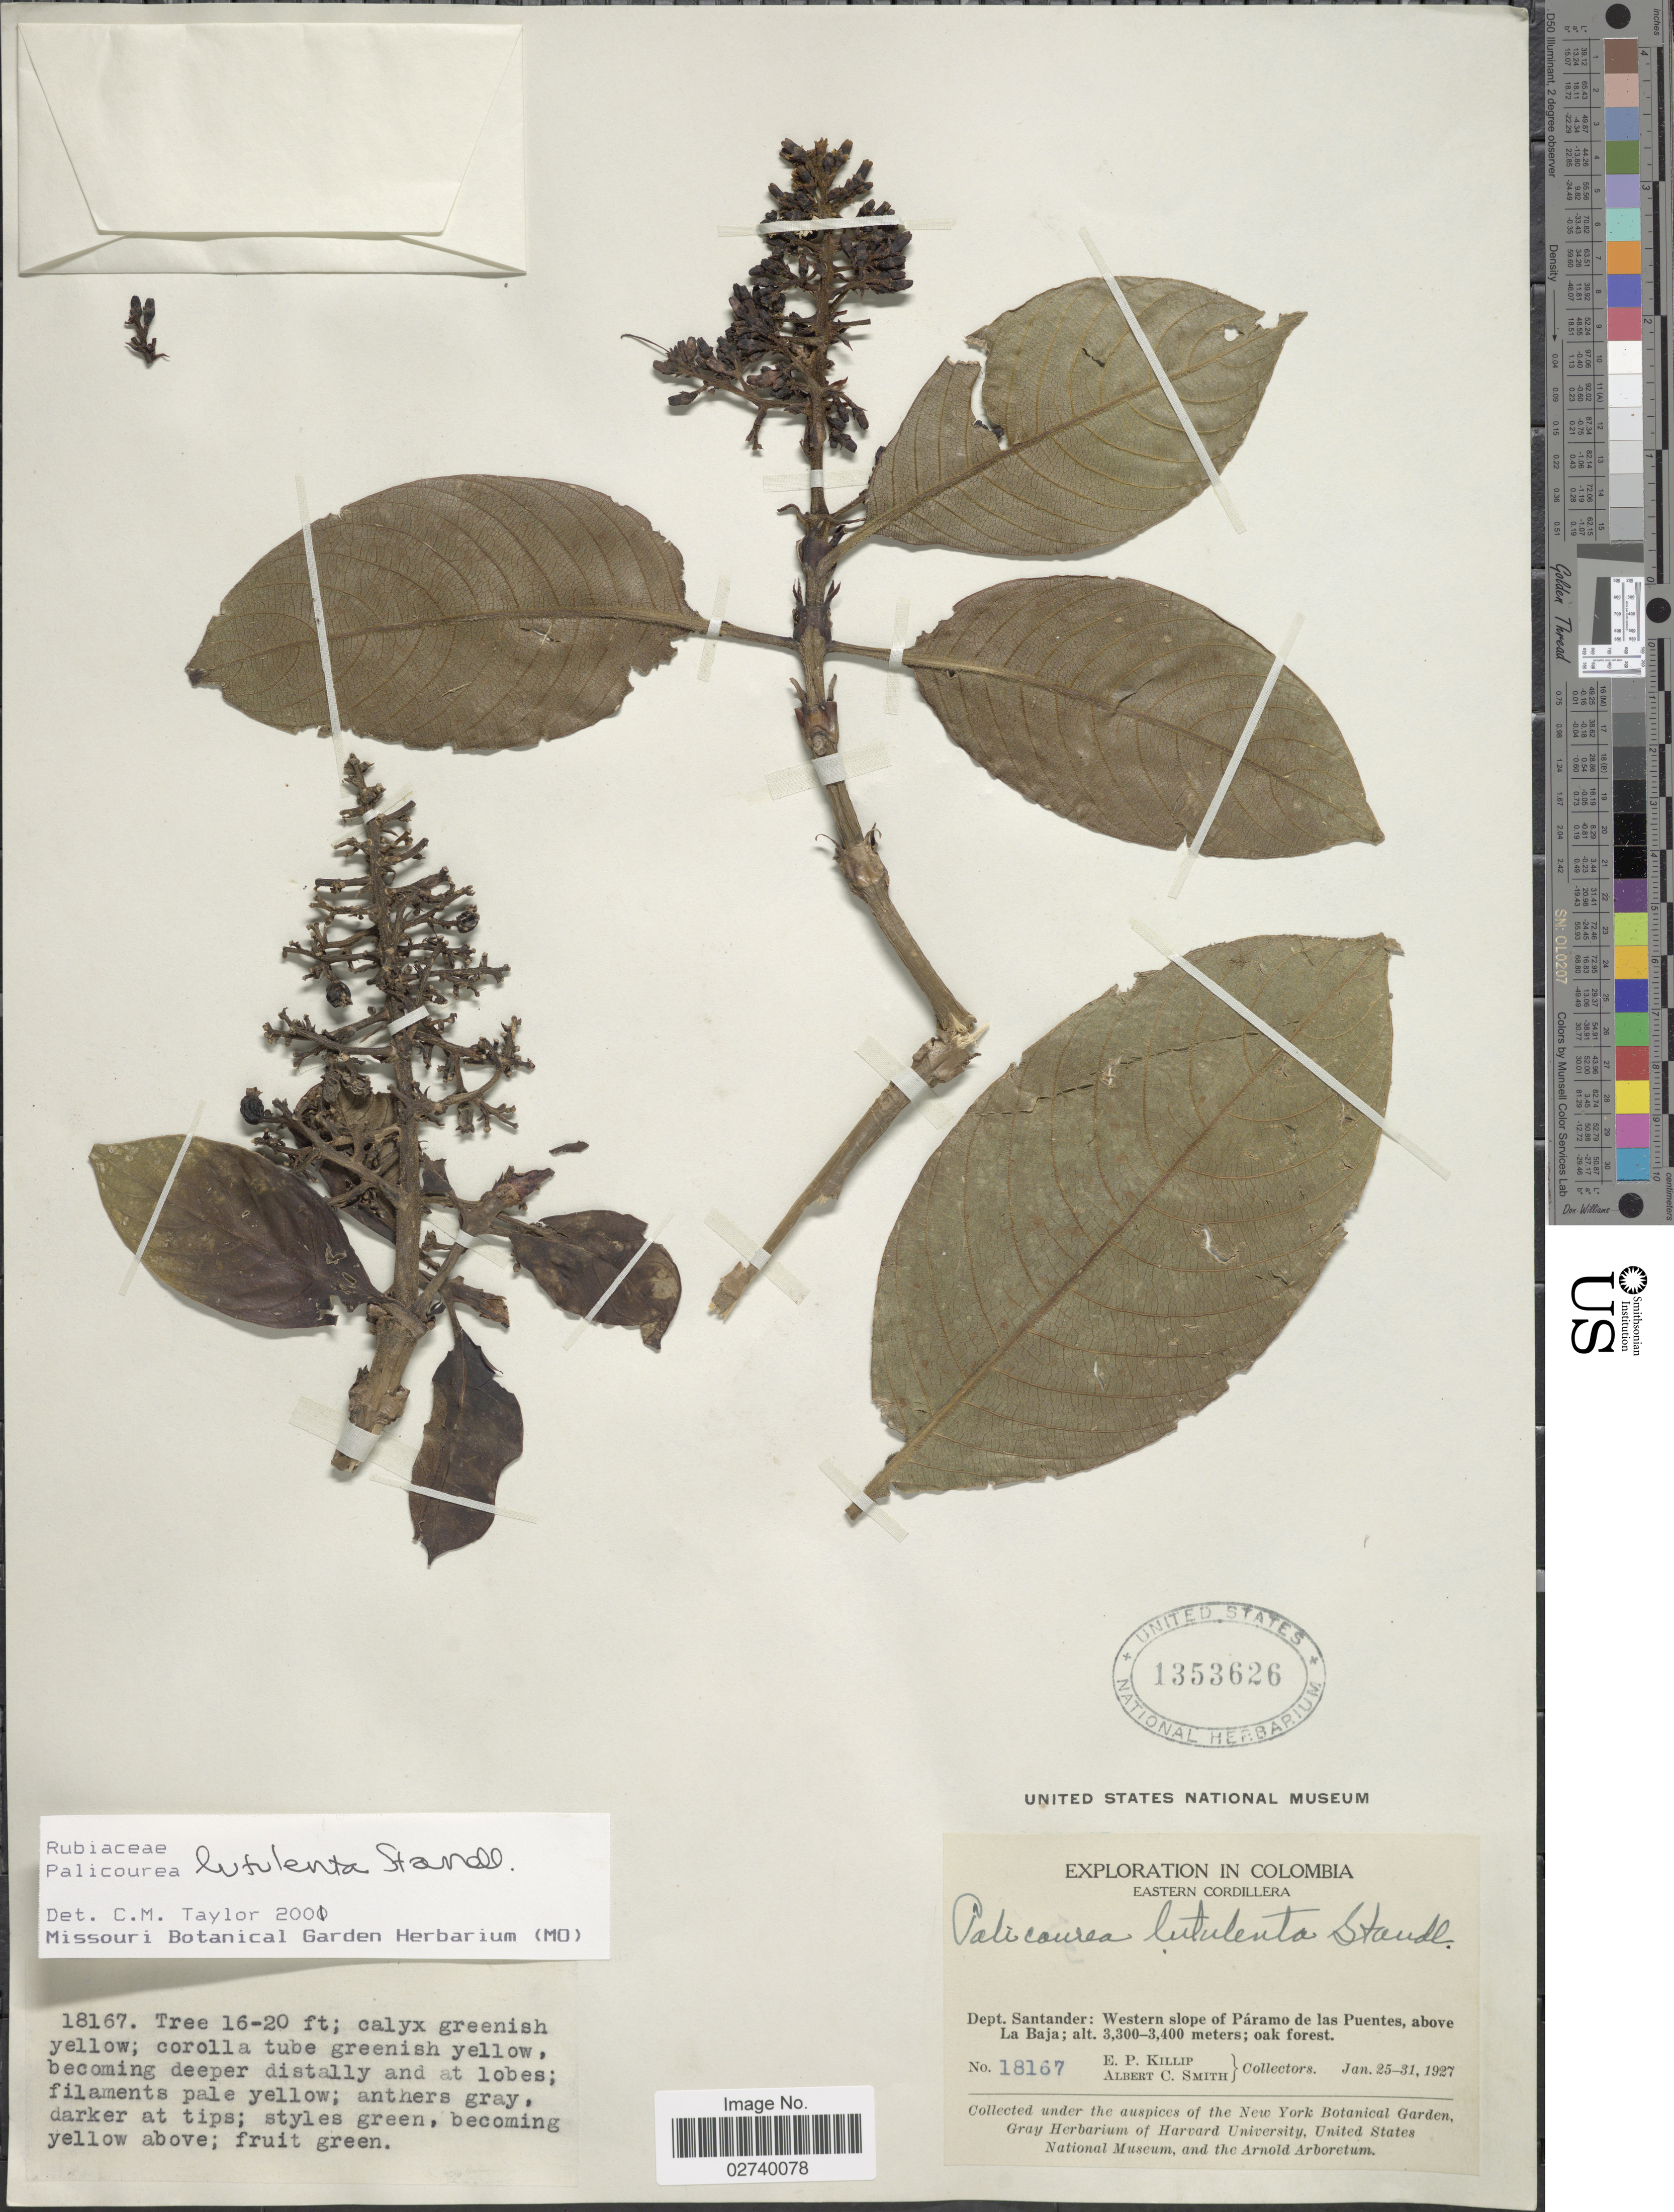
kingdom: Plantae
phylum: Tracheophyta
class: Magnoliopsida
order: Gentianales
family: Rubiaceae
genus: Palicourea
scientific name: Palicourea lutulenta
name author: Standl.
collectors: E. P. Killip & A. C. Smith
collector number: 18167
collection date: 1927-01-25/1927-01-31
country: Colombia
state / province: Santander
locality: Eastern Cordillera. Western slope of Páramo de las Puentes, above La Baja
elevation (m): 3300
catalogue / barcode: US 1353626